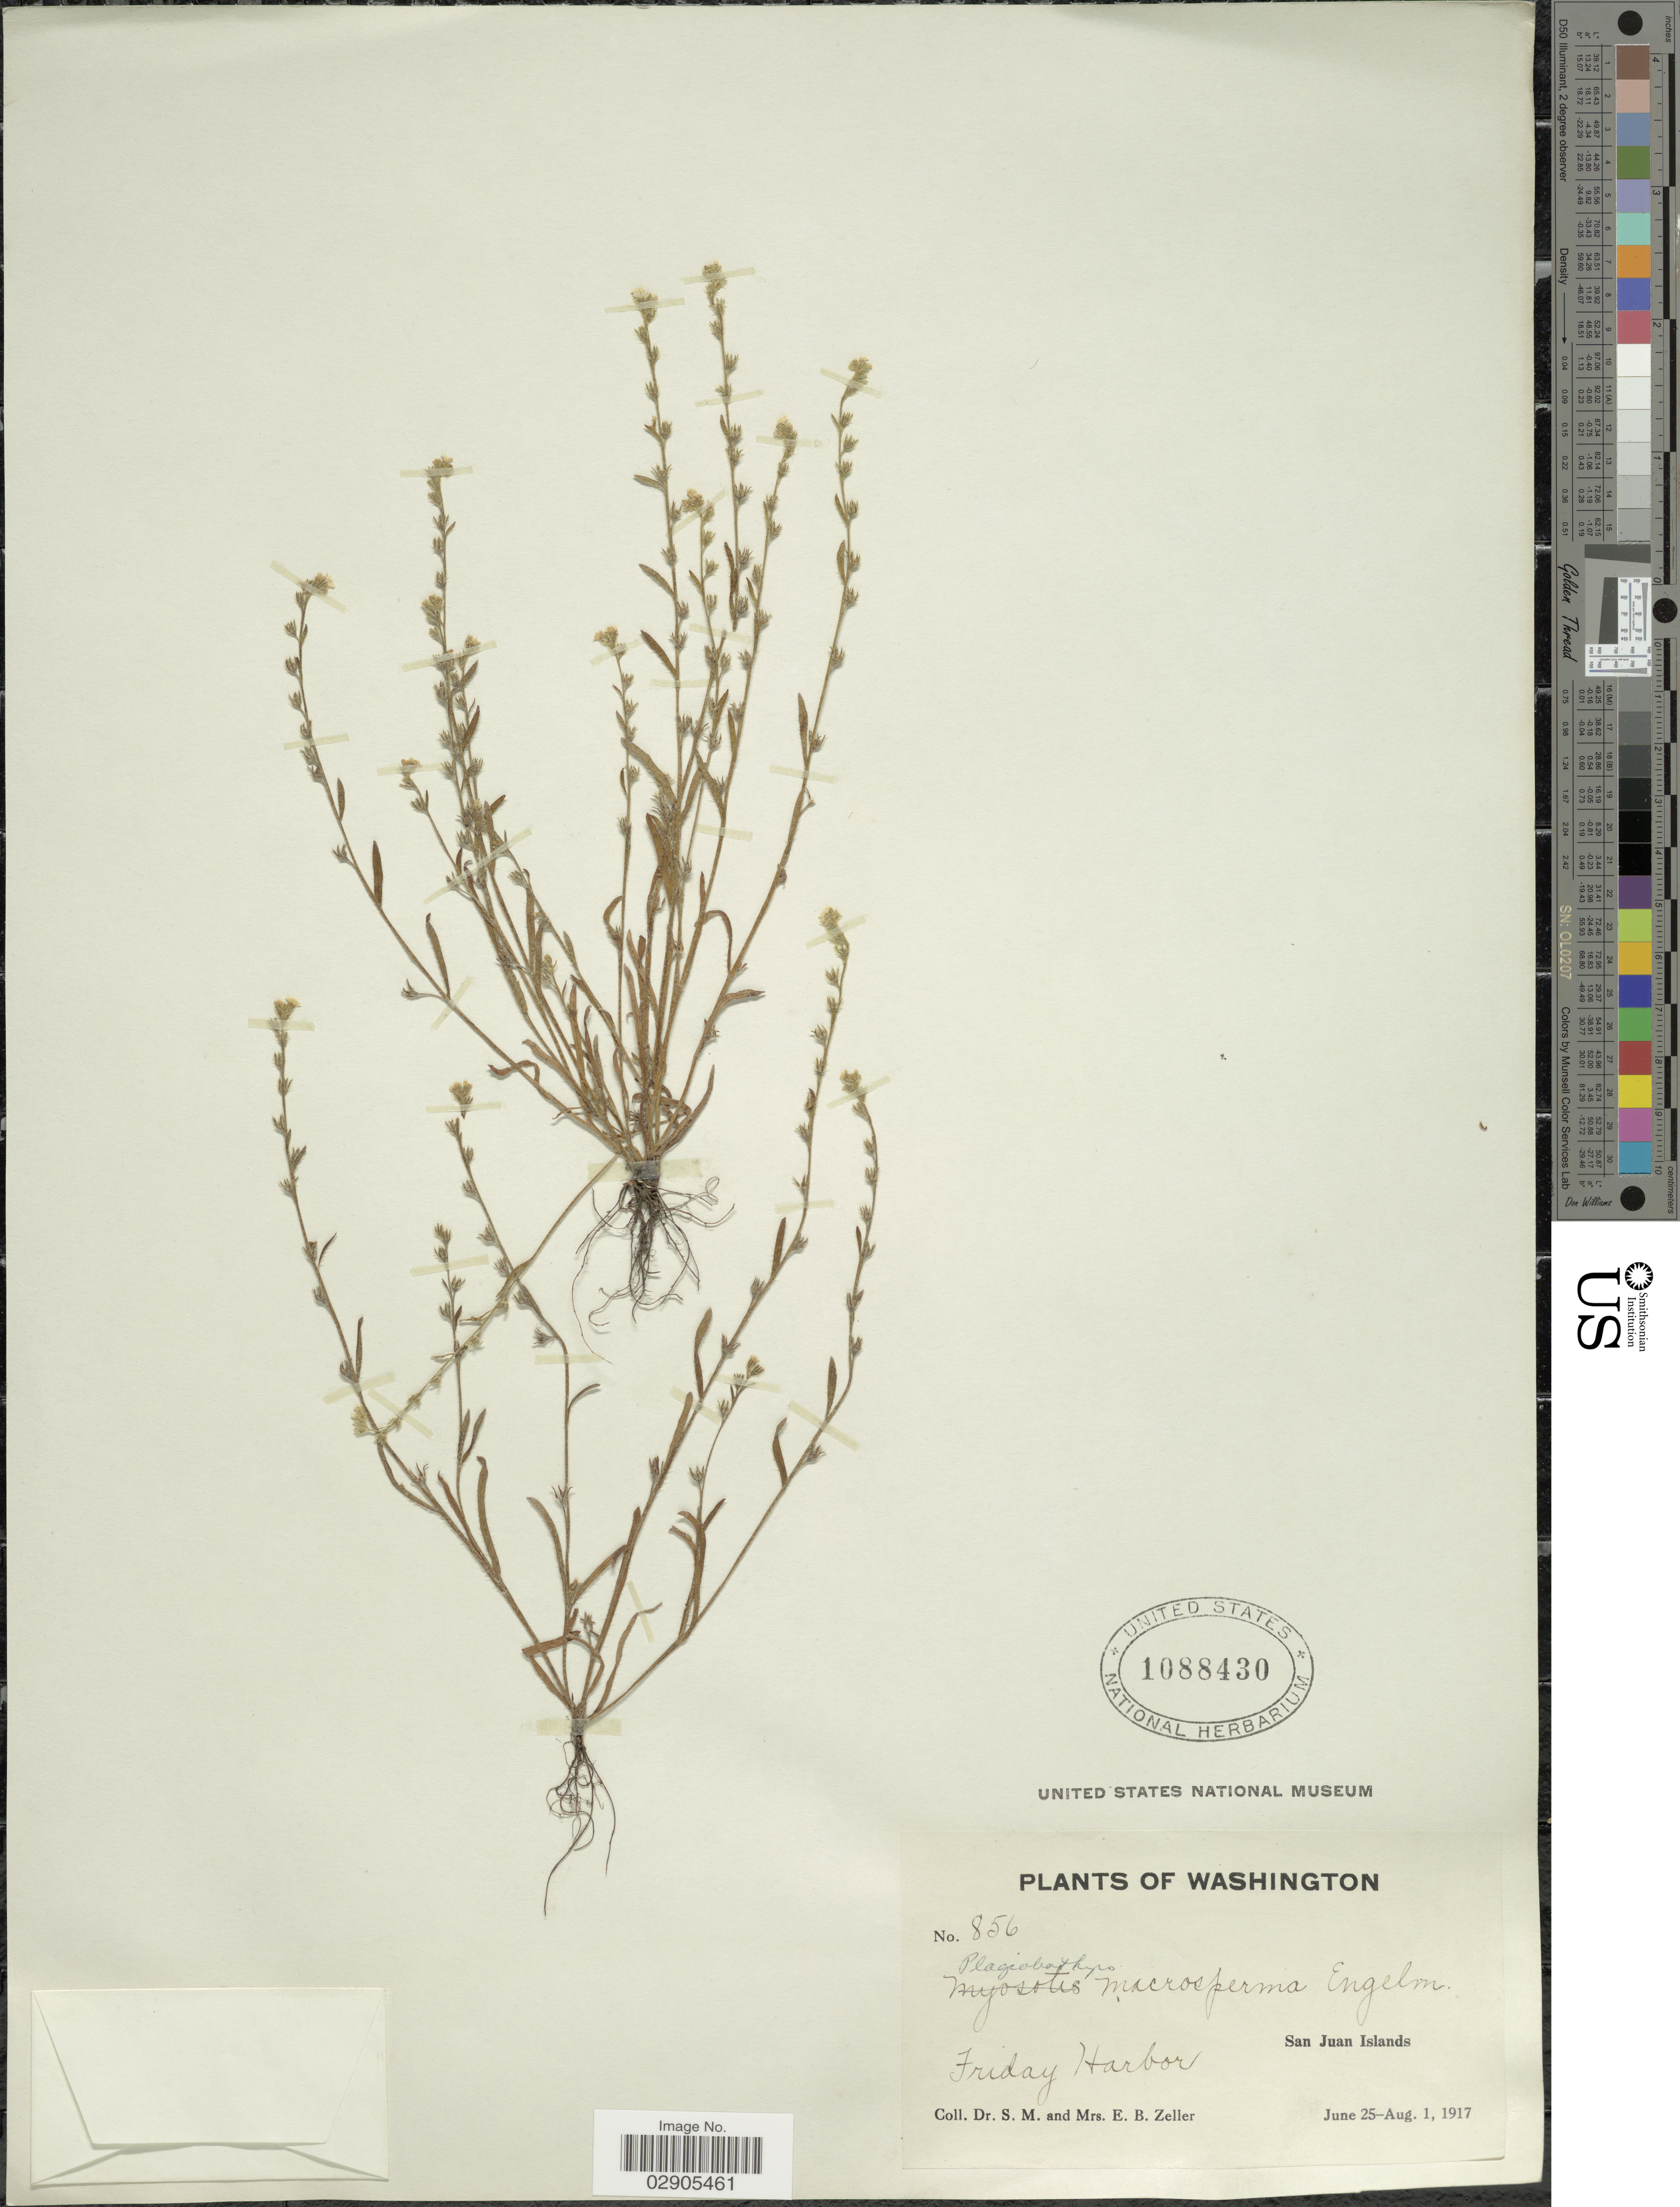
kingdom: Plantae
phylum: Tracheophyta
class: Magnoliopsida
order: Boraginales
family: Boraginaceae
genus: Allocarya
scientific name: Allocarya sp.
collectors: S. Zeller & E. Zeller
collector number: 856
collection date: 1917-06-25/1917-08-01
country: United States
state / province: Washington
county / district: San Juan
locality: San Juan Islands. Friday Harbor.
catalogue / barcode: US 1088430